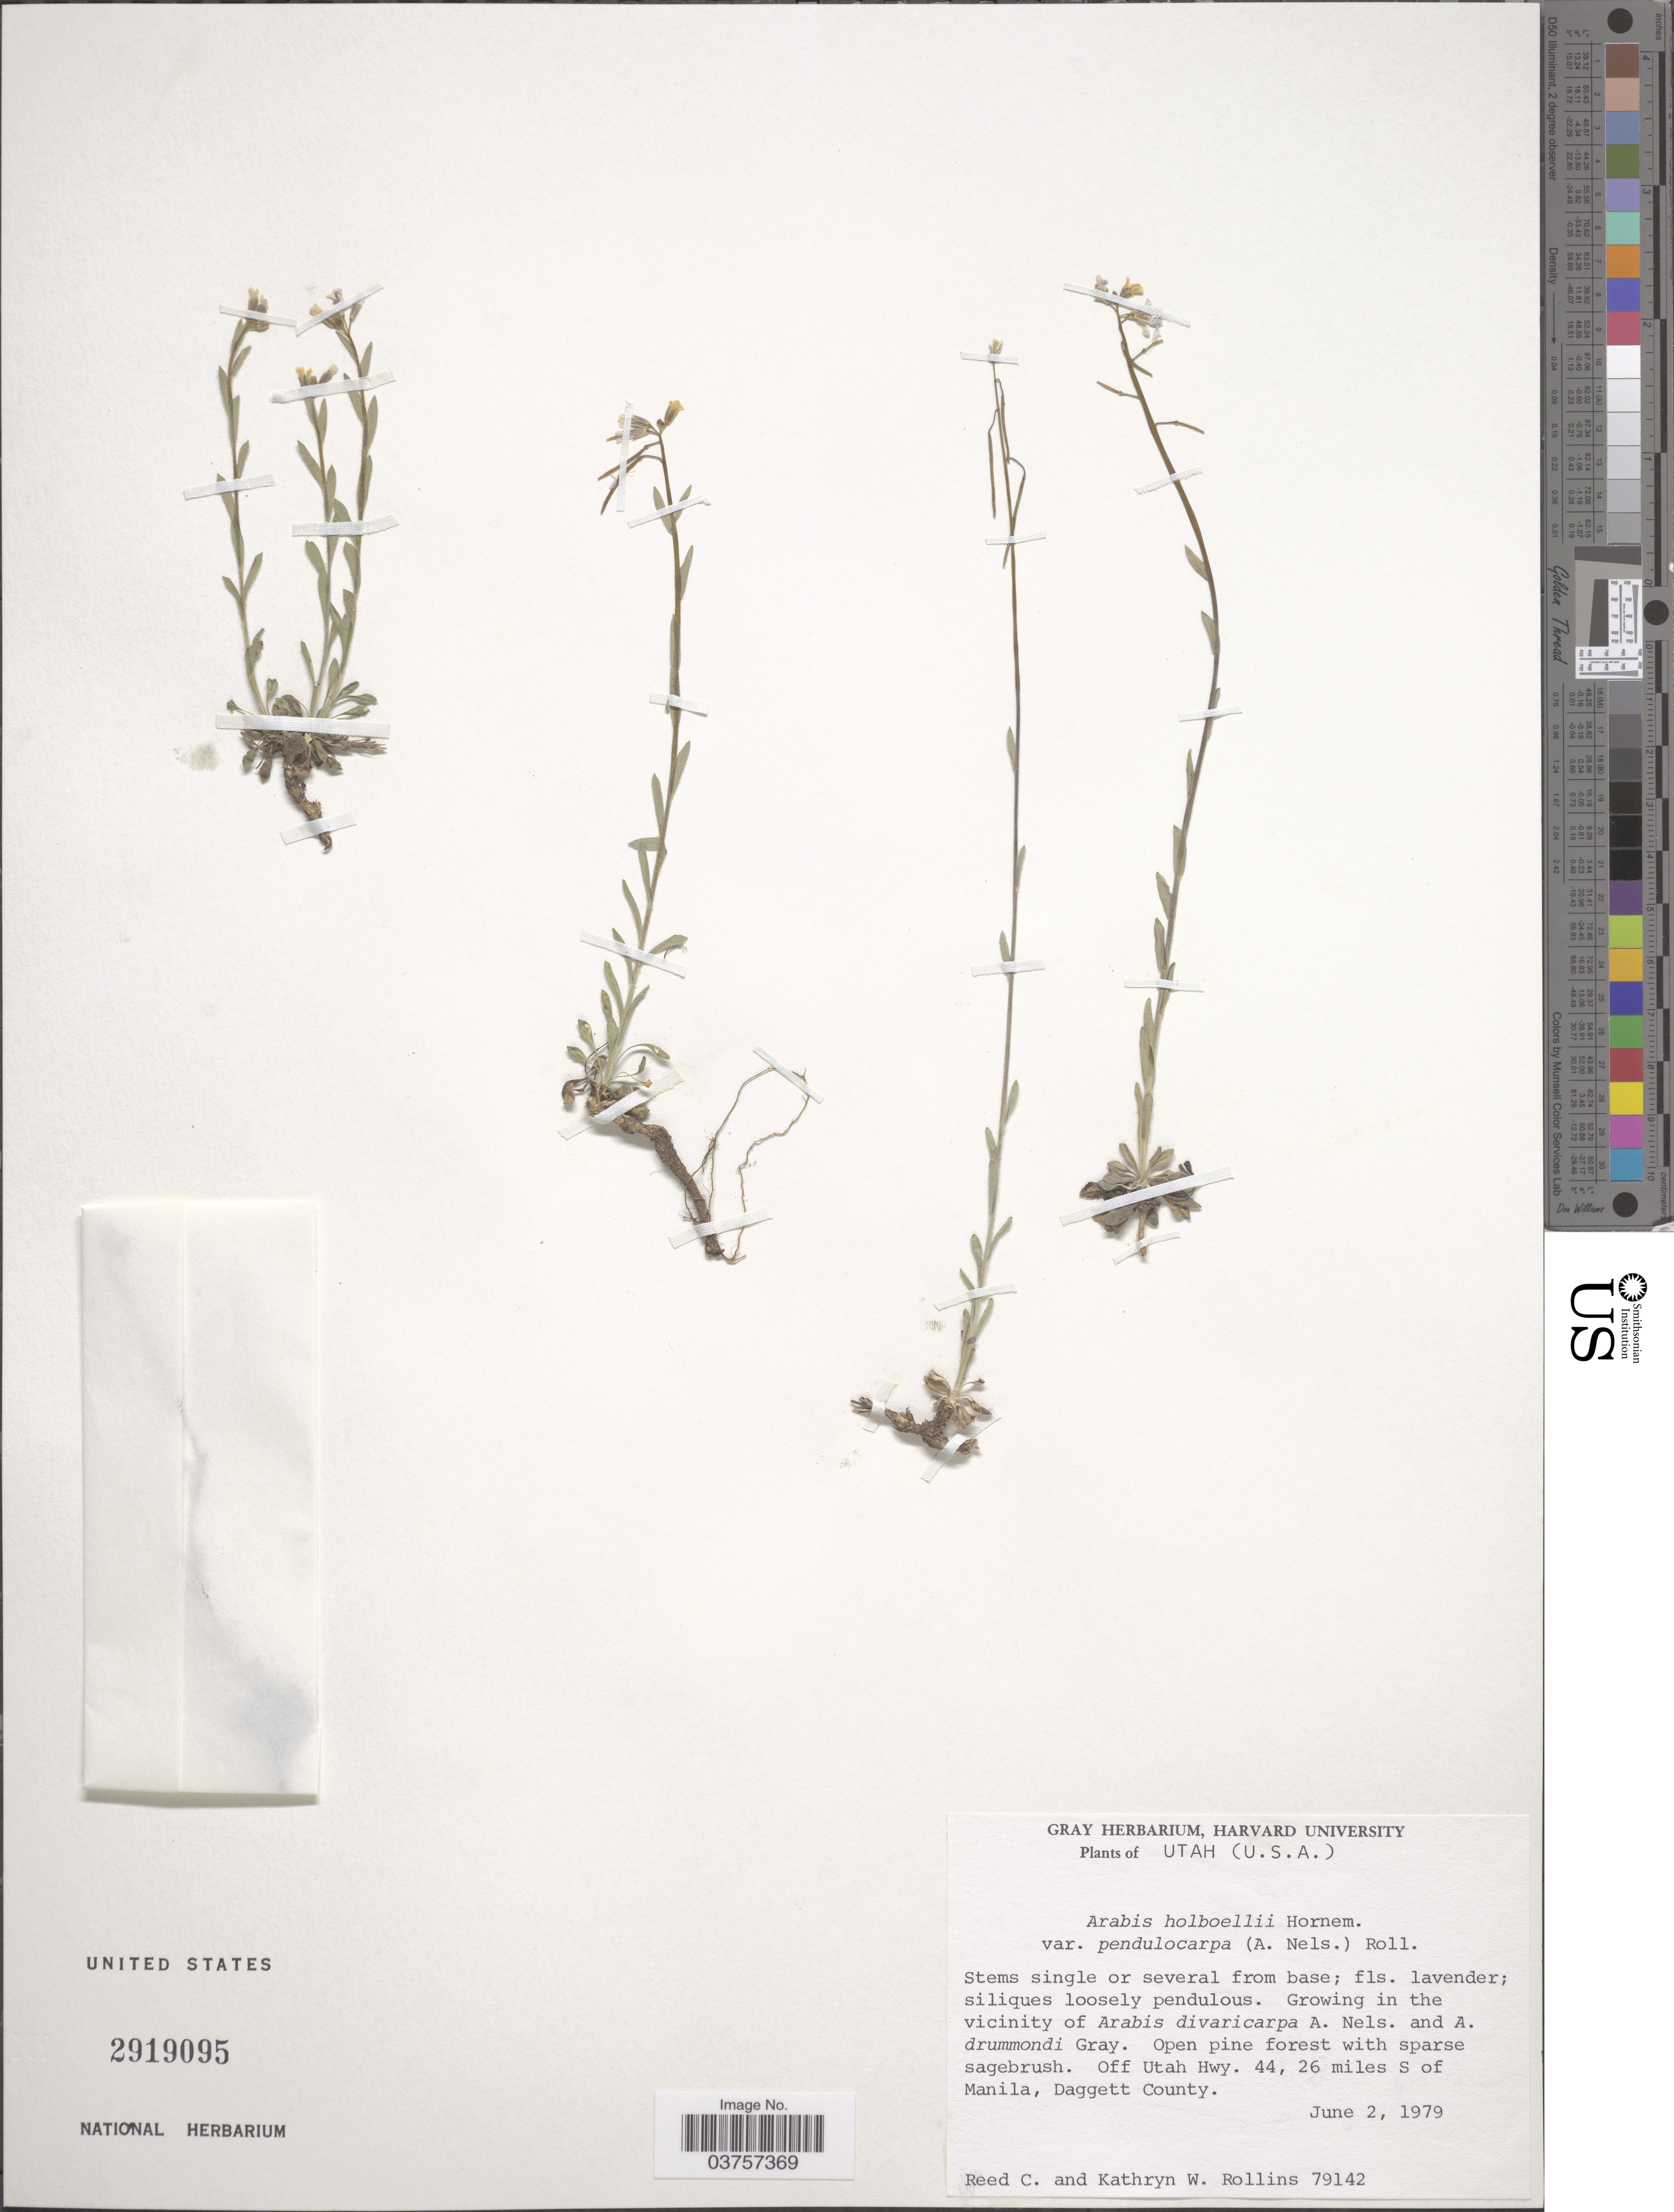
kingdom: Plantae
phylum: Tracheophyta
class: Magnoliopsida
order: Brassicales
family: Brassicaceae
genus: Arabis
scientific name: Arabis holboellii var. pendulocarpa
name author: (A. Nelson) Rollins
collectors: R. C. Rollins & K. W. Rollins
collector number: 79142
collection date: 1979-06-02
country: United States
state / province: Utah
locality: Off Utah Hwy. 44, 26 miles S of Manila, Daggett County.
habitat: open pine forest with sparse sagebrush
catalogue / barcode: US 2919095